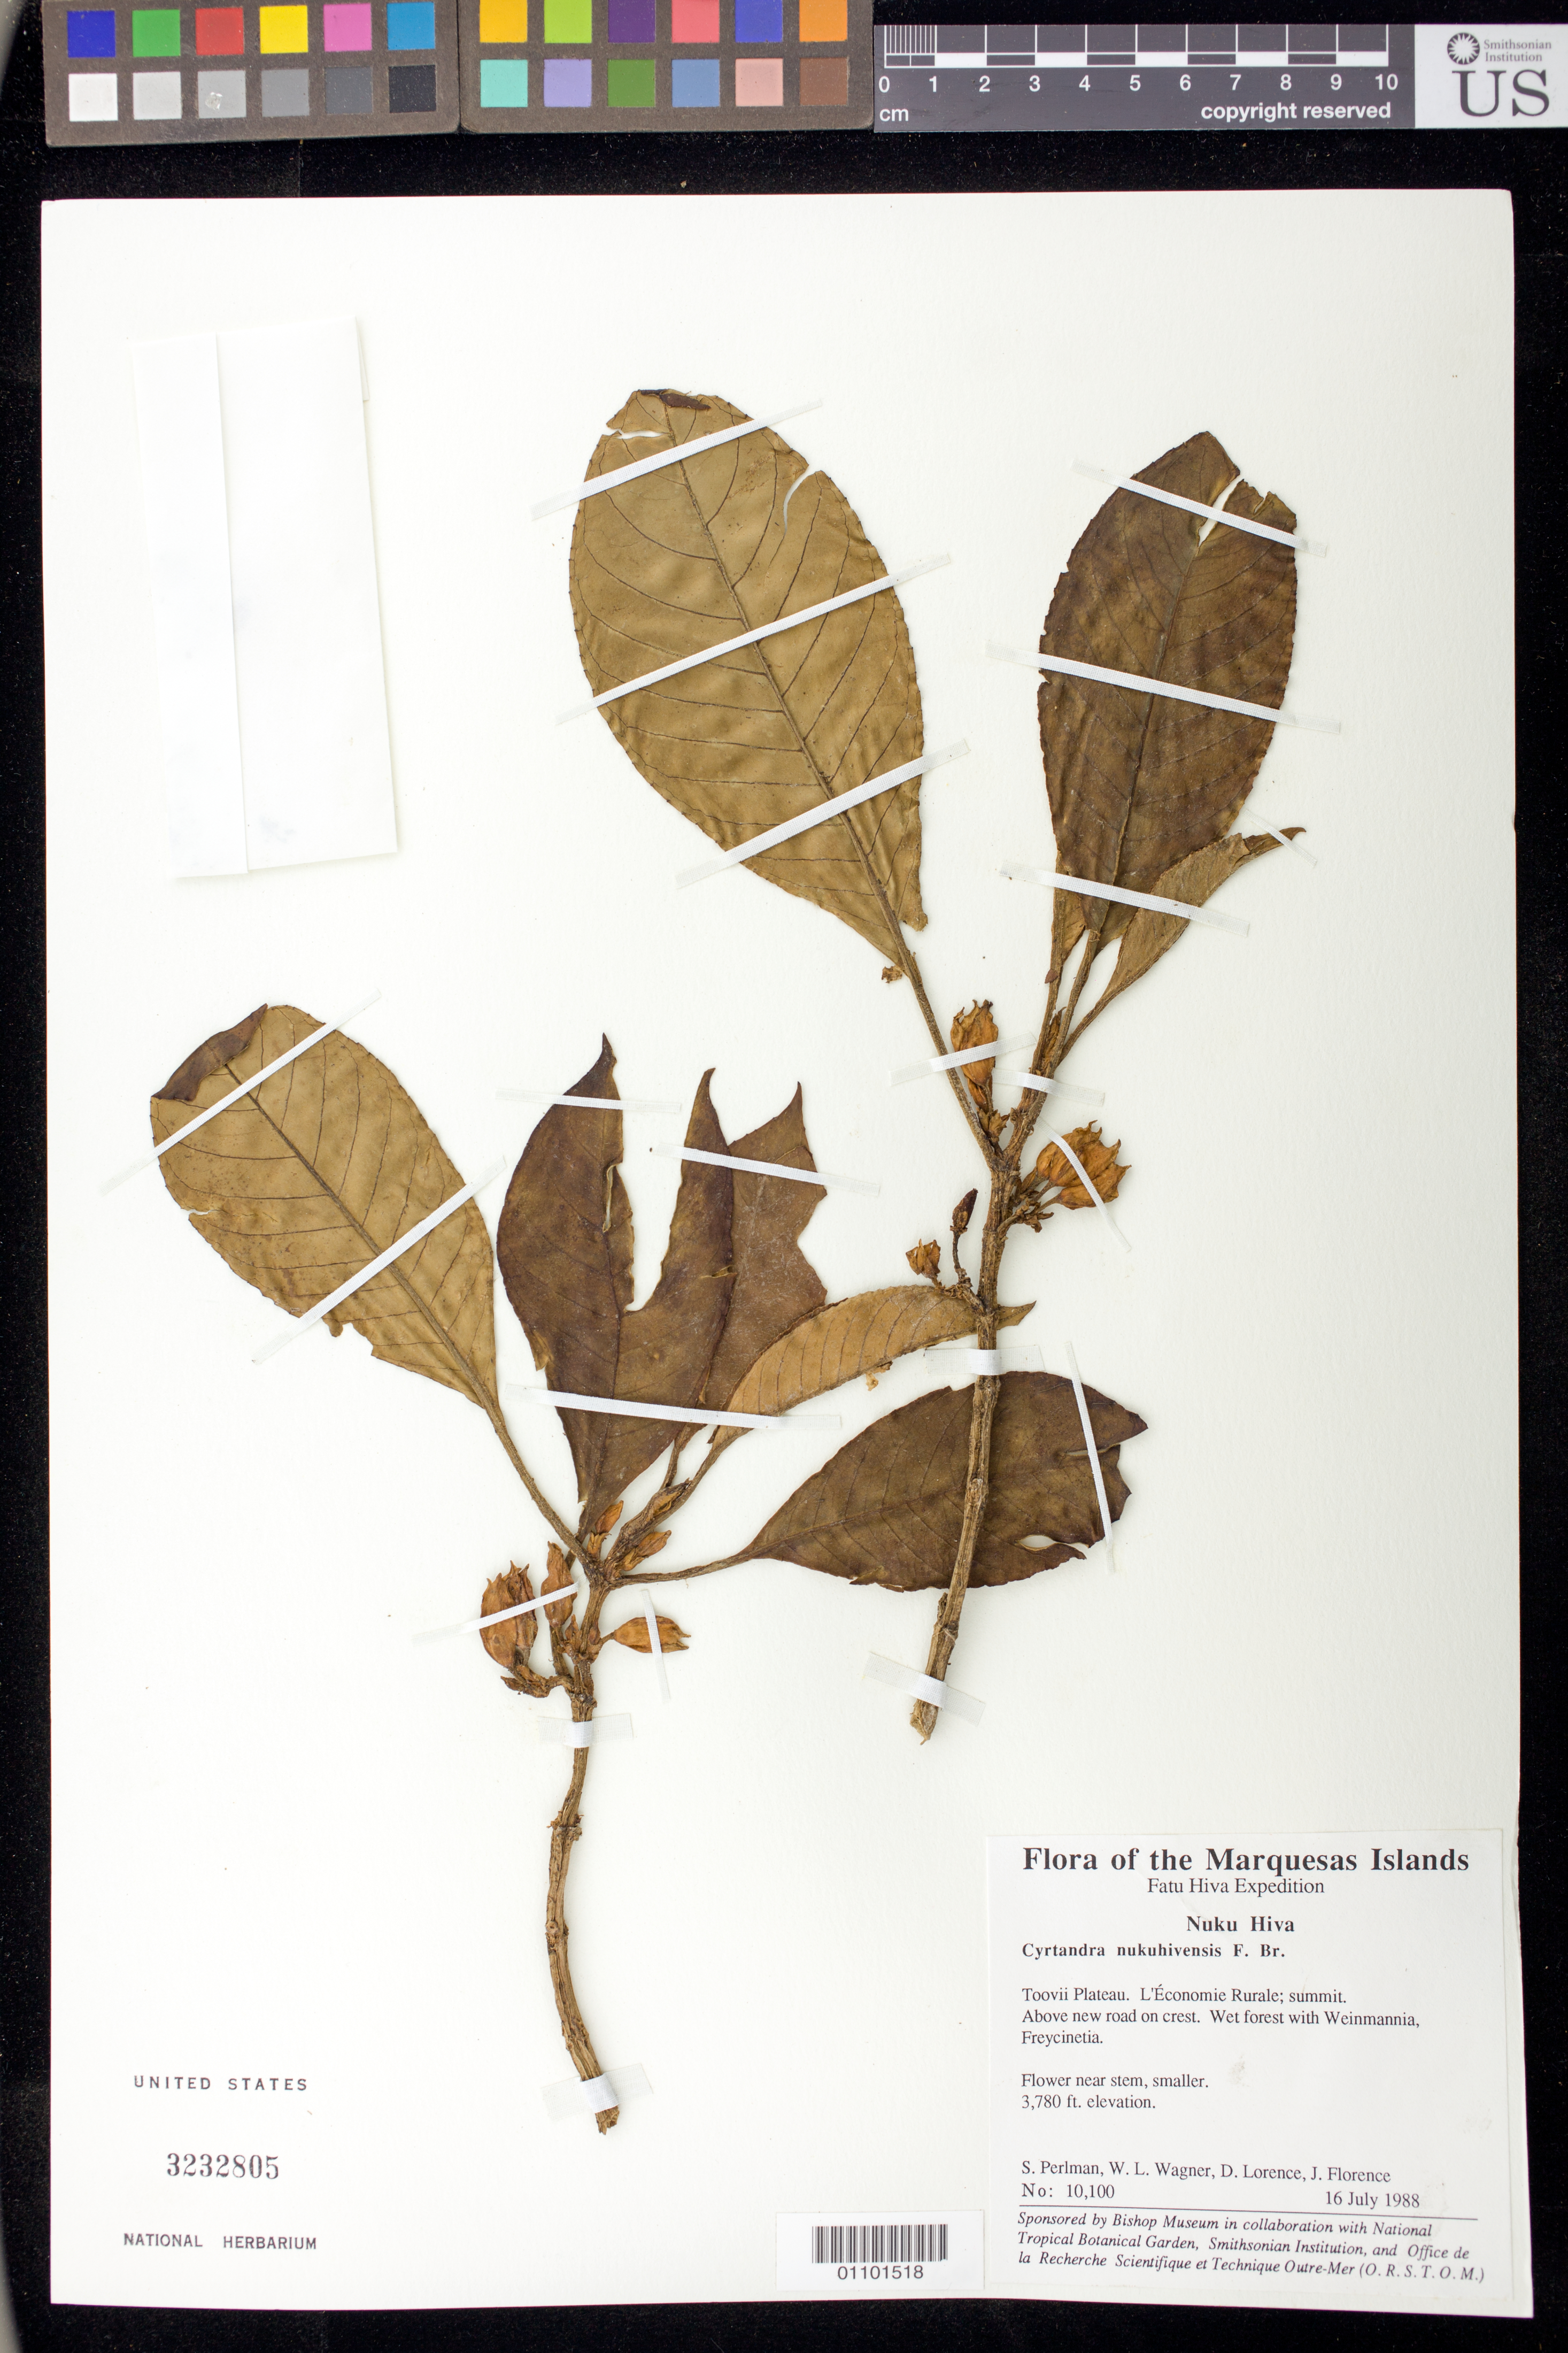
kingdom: Plantae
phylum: Tracheophyta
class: Magnoliopsida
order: Lamiales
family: Gesneriaceae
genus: Cyrtandra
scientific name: Cyrtandra nukuhivensis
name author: F. Br.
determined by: Wagner, W. L., (BOT), Smithsonian Institution - National Museum of Natural History (UNITED STATES)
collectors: S. P. Perlman, W. L. Wagner, D. Lorence & J. Florence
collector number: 10100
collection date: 1988-07-16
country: French Polynesia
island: Nuku Hiva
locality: Toovii Plateau, l'Economie Rurale, summit, above new road, on crest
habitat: Wet forest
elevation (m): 1152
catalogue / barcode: US 3232805